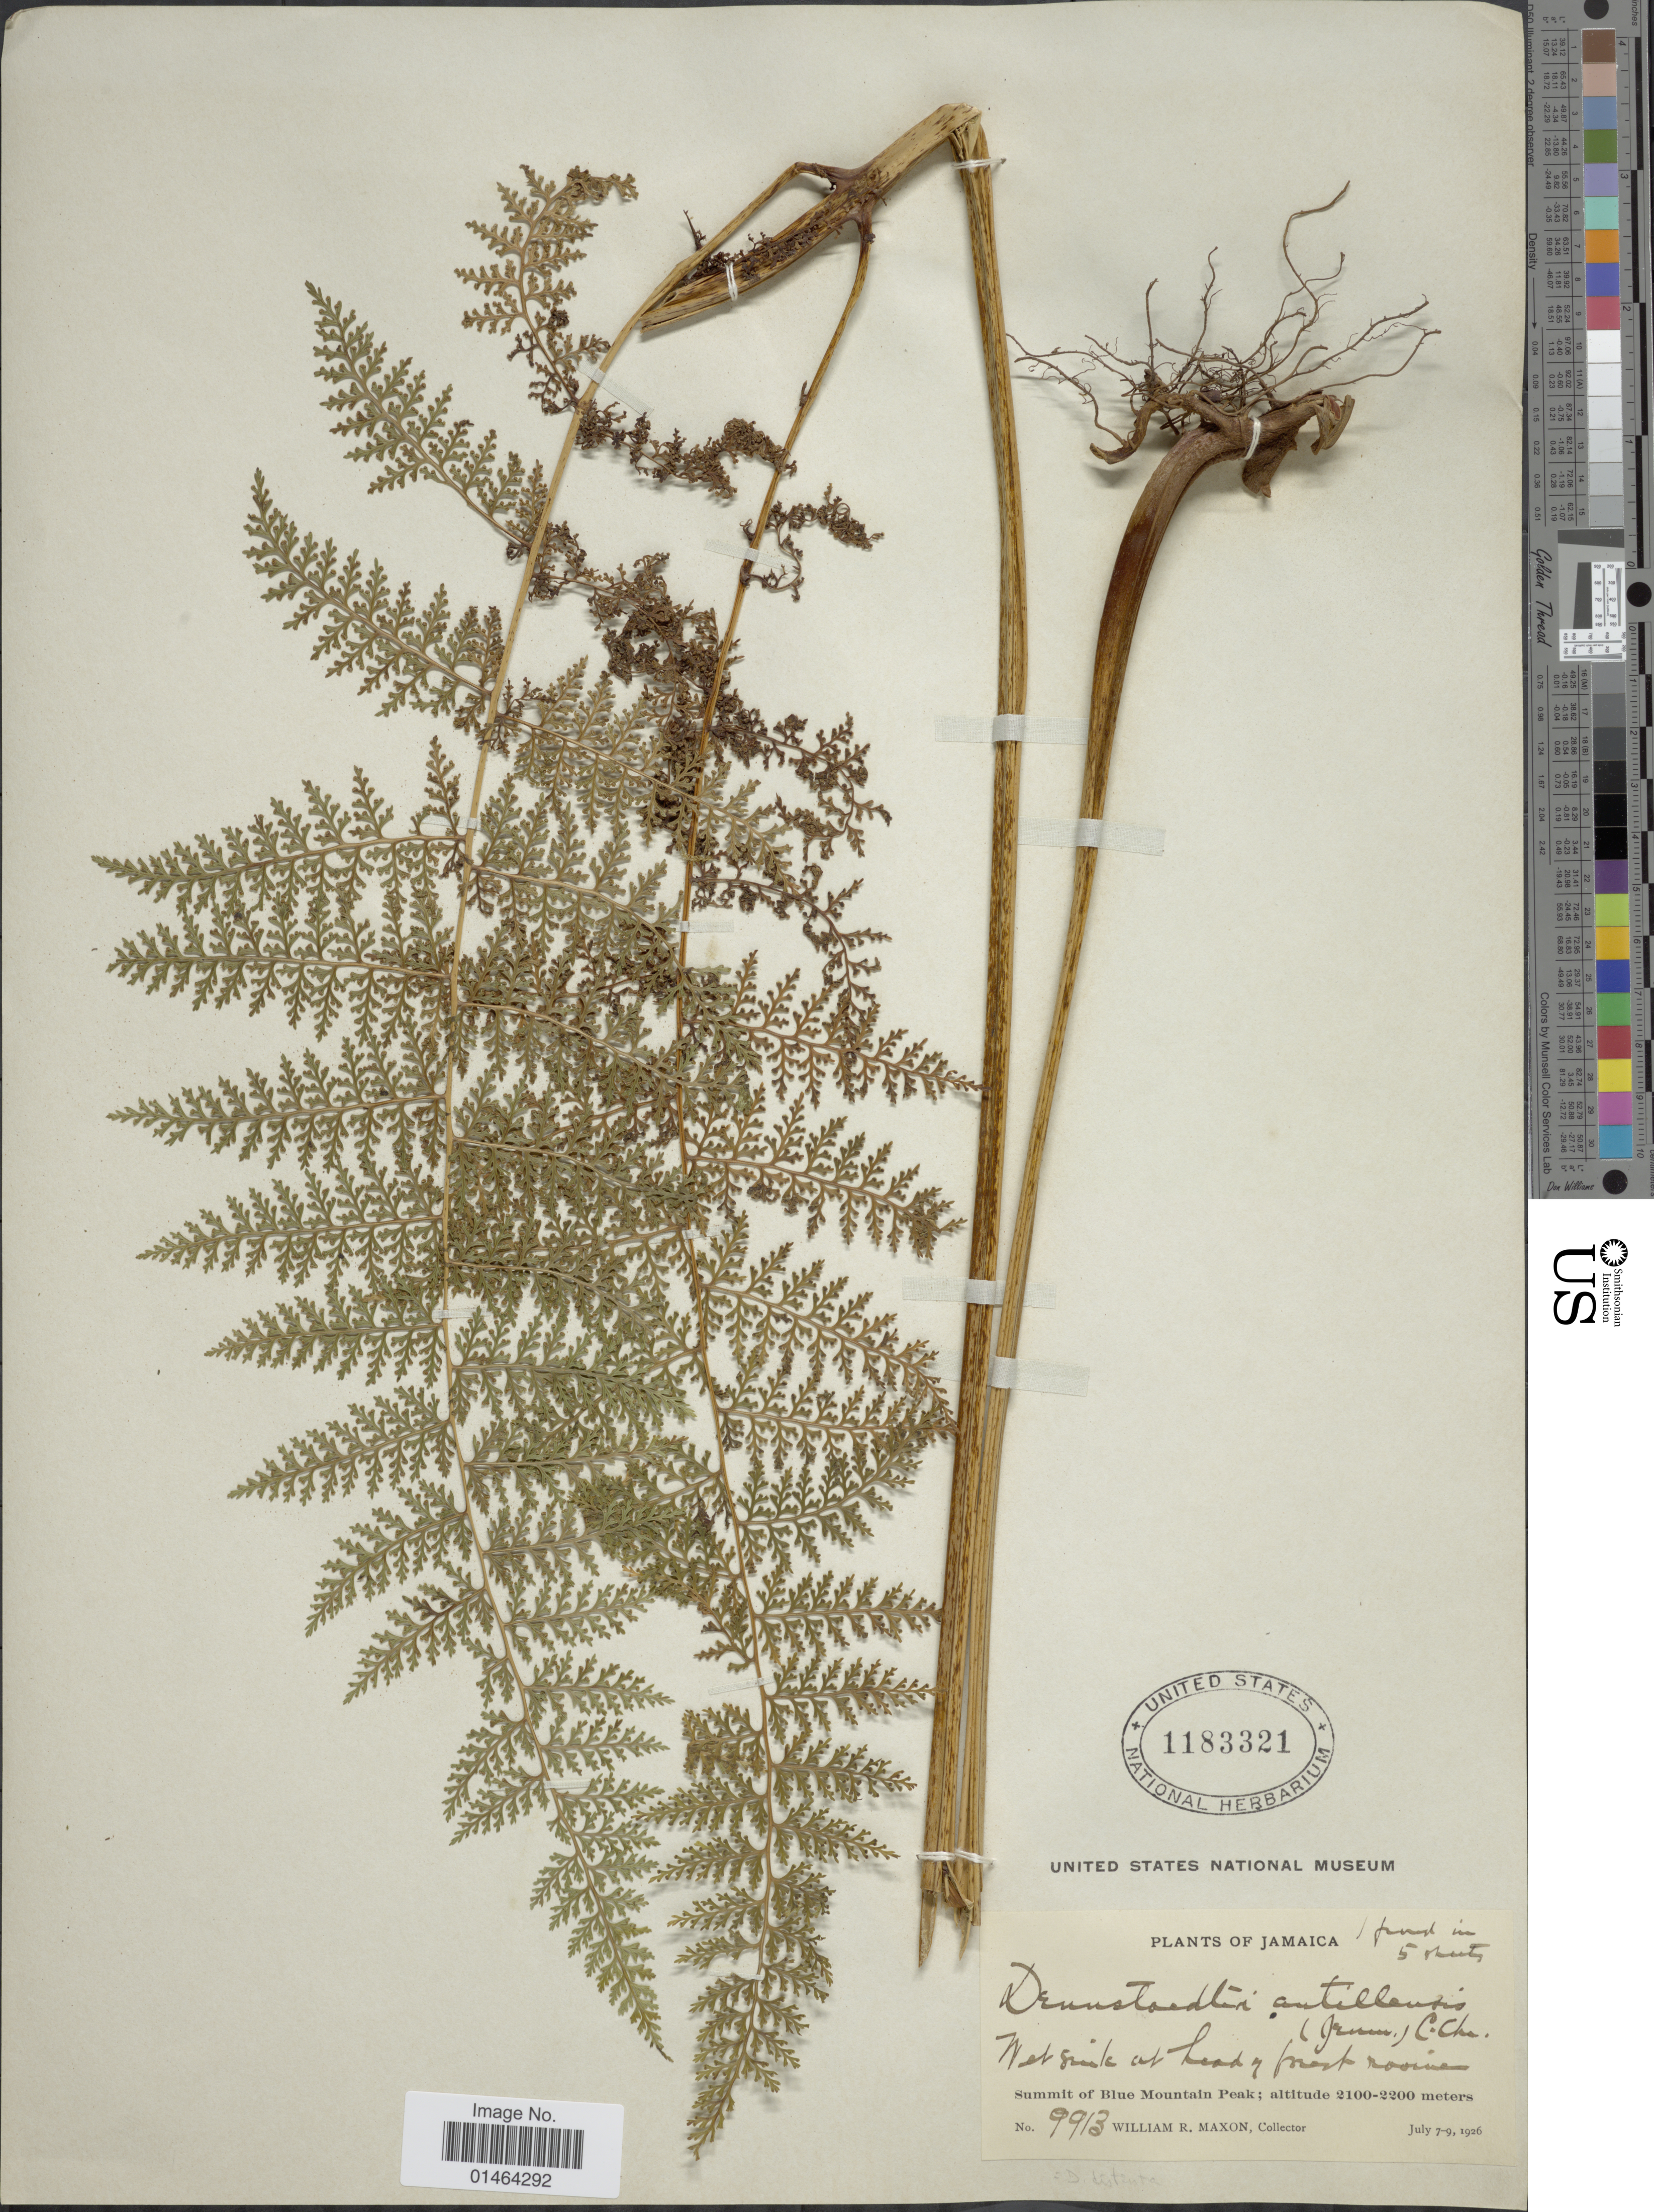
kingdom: Plantae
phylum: Tracheophyta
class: Polypodiopsida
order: Polypodiales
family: Dennstaedtiaceae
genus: Dennstaedtia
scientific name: Dennstaedtia antillensis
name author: (Jenman) C. Chr.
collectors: W. R. Maxon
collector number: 9913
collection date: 1926-07-07/1926-07-09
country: Jamaica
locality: Summit of Blue Mountain Peak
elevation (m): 2100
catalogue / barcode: US 1183321